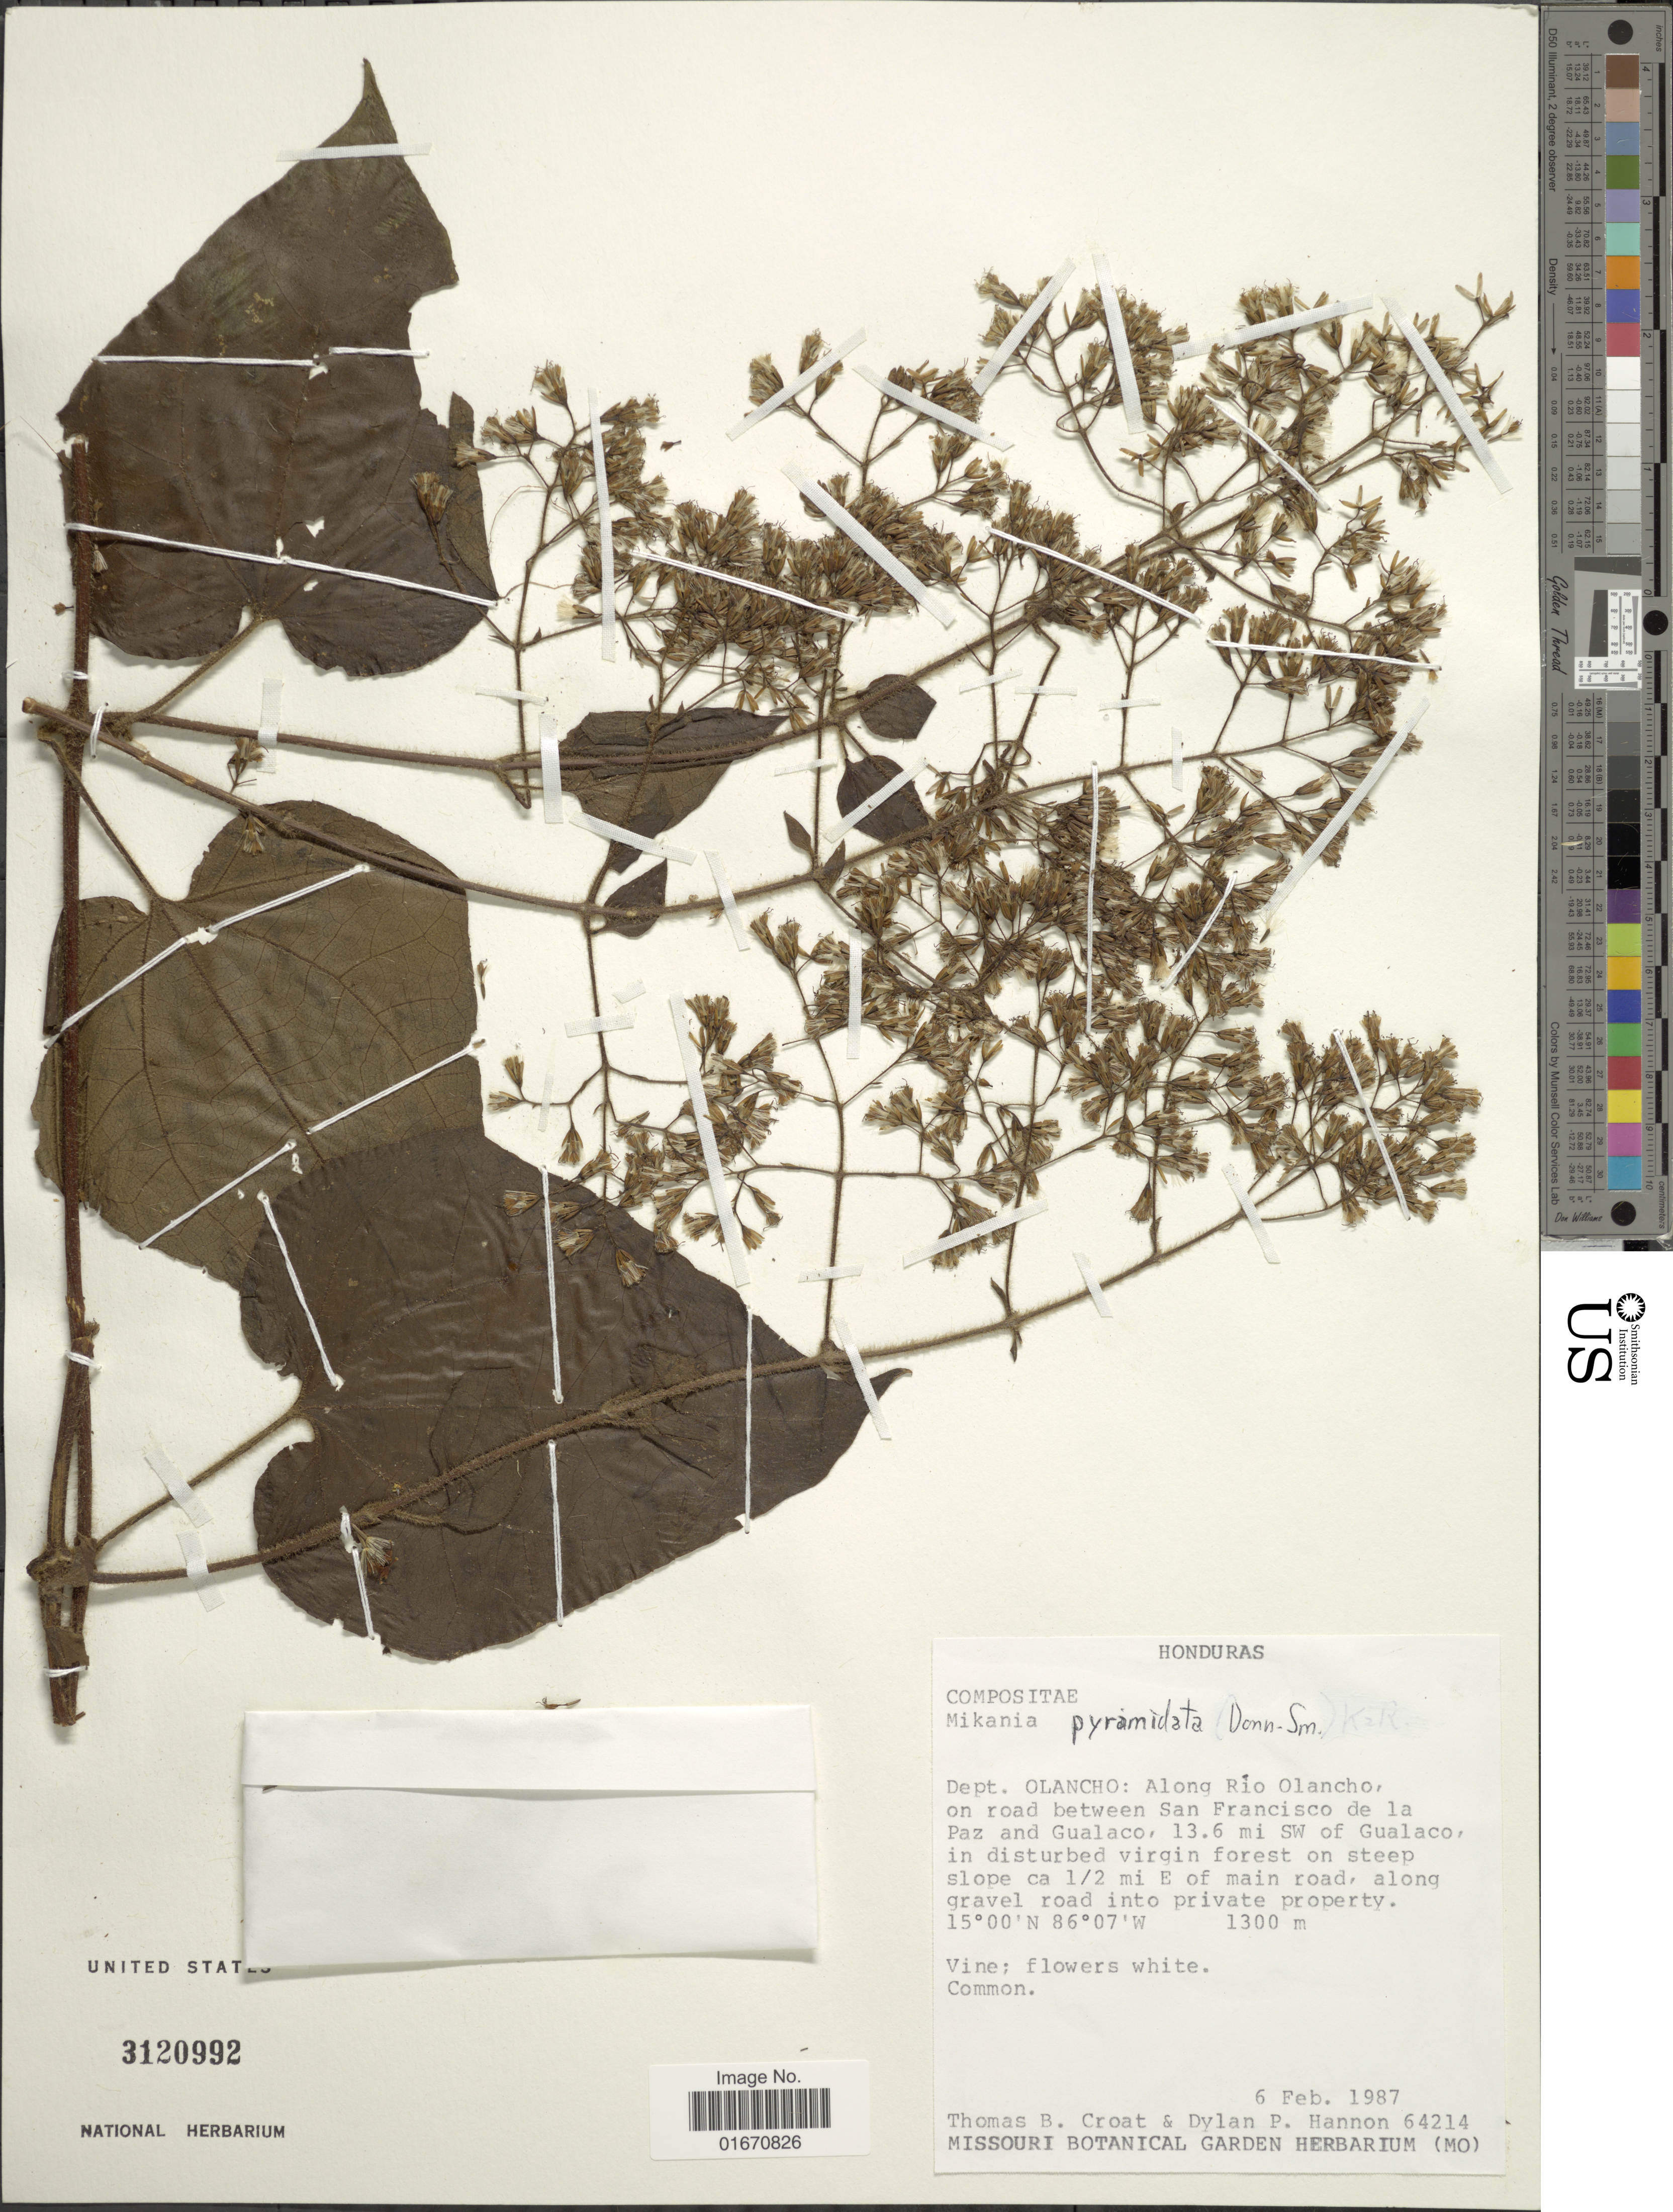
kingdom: Plantae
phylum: Tracheophyta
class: Magnoliopsida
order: Asterales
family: Asteraceae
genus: Mikania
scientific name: Mikania pyramidata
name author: Donn. Sm.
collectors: T. B. Croat & D. Hannon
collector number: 64214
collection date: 1987-02-06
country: Honduras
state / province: Olancho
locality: Along Rio Olancho, on road between San Francisco de la Paz and Gualaco, 13.6 mi SW of Gualaco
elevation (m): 1300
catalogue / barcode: US 3120992